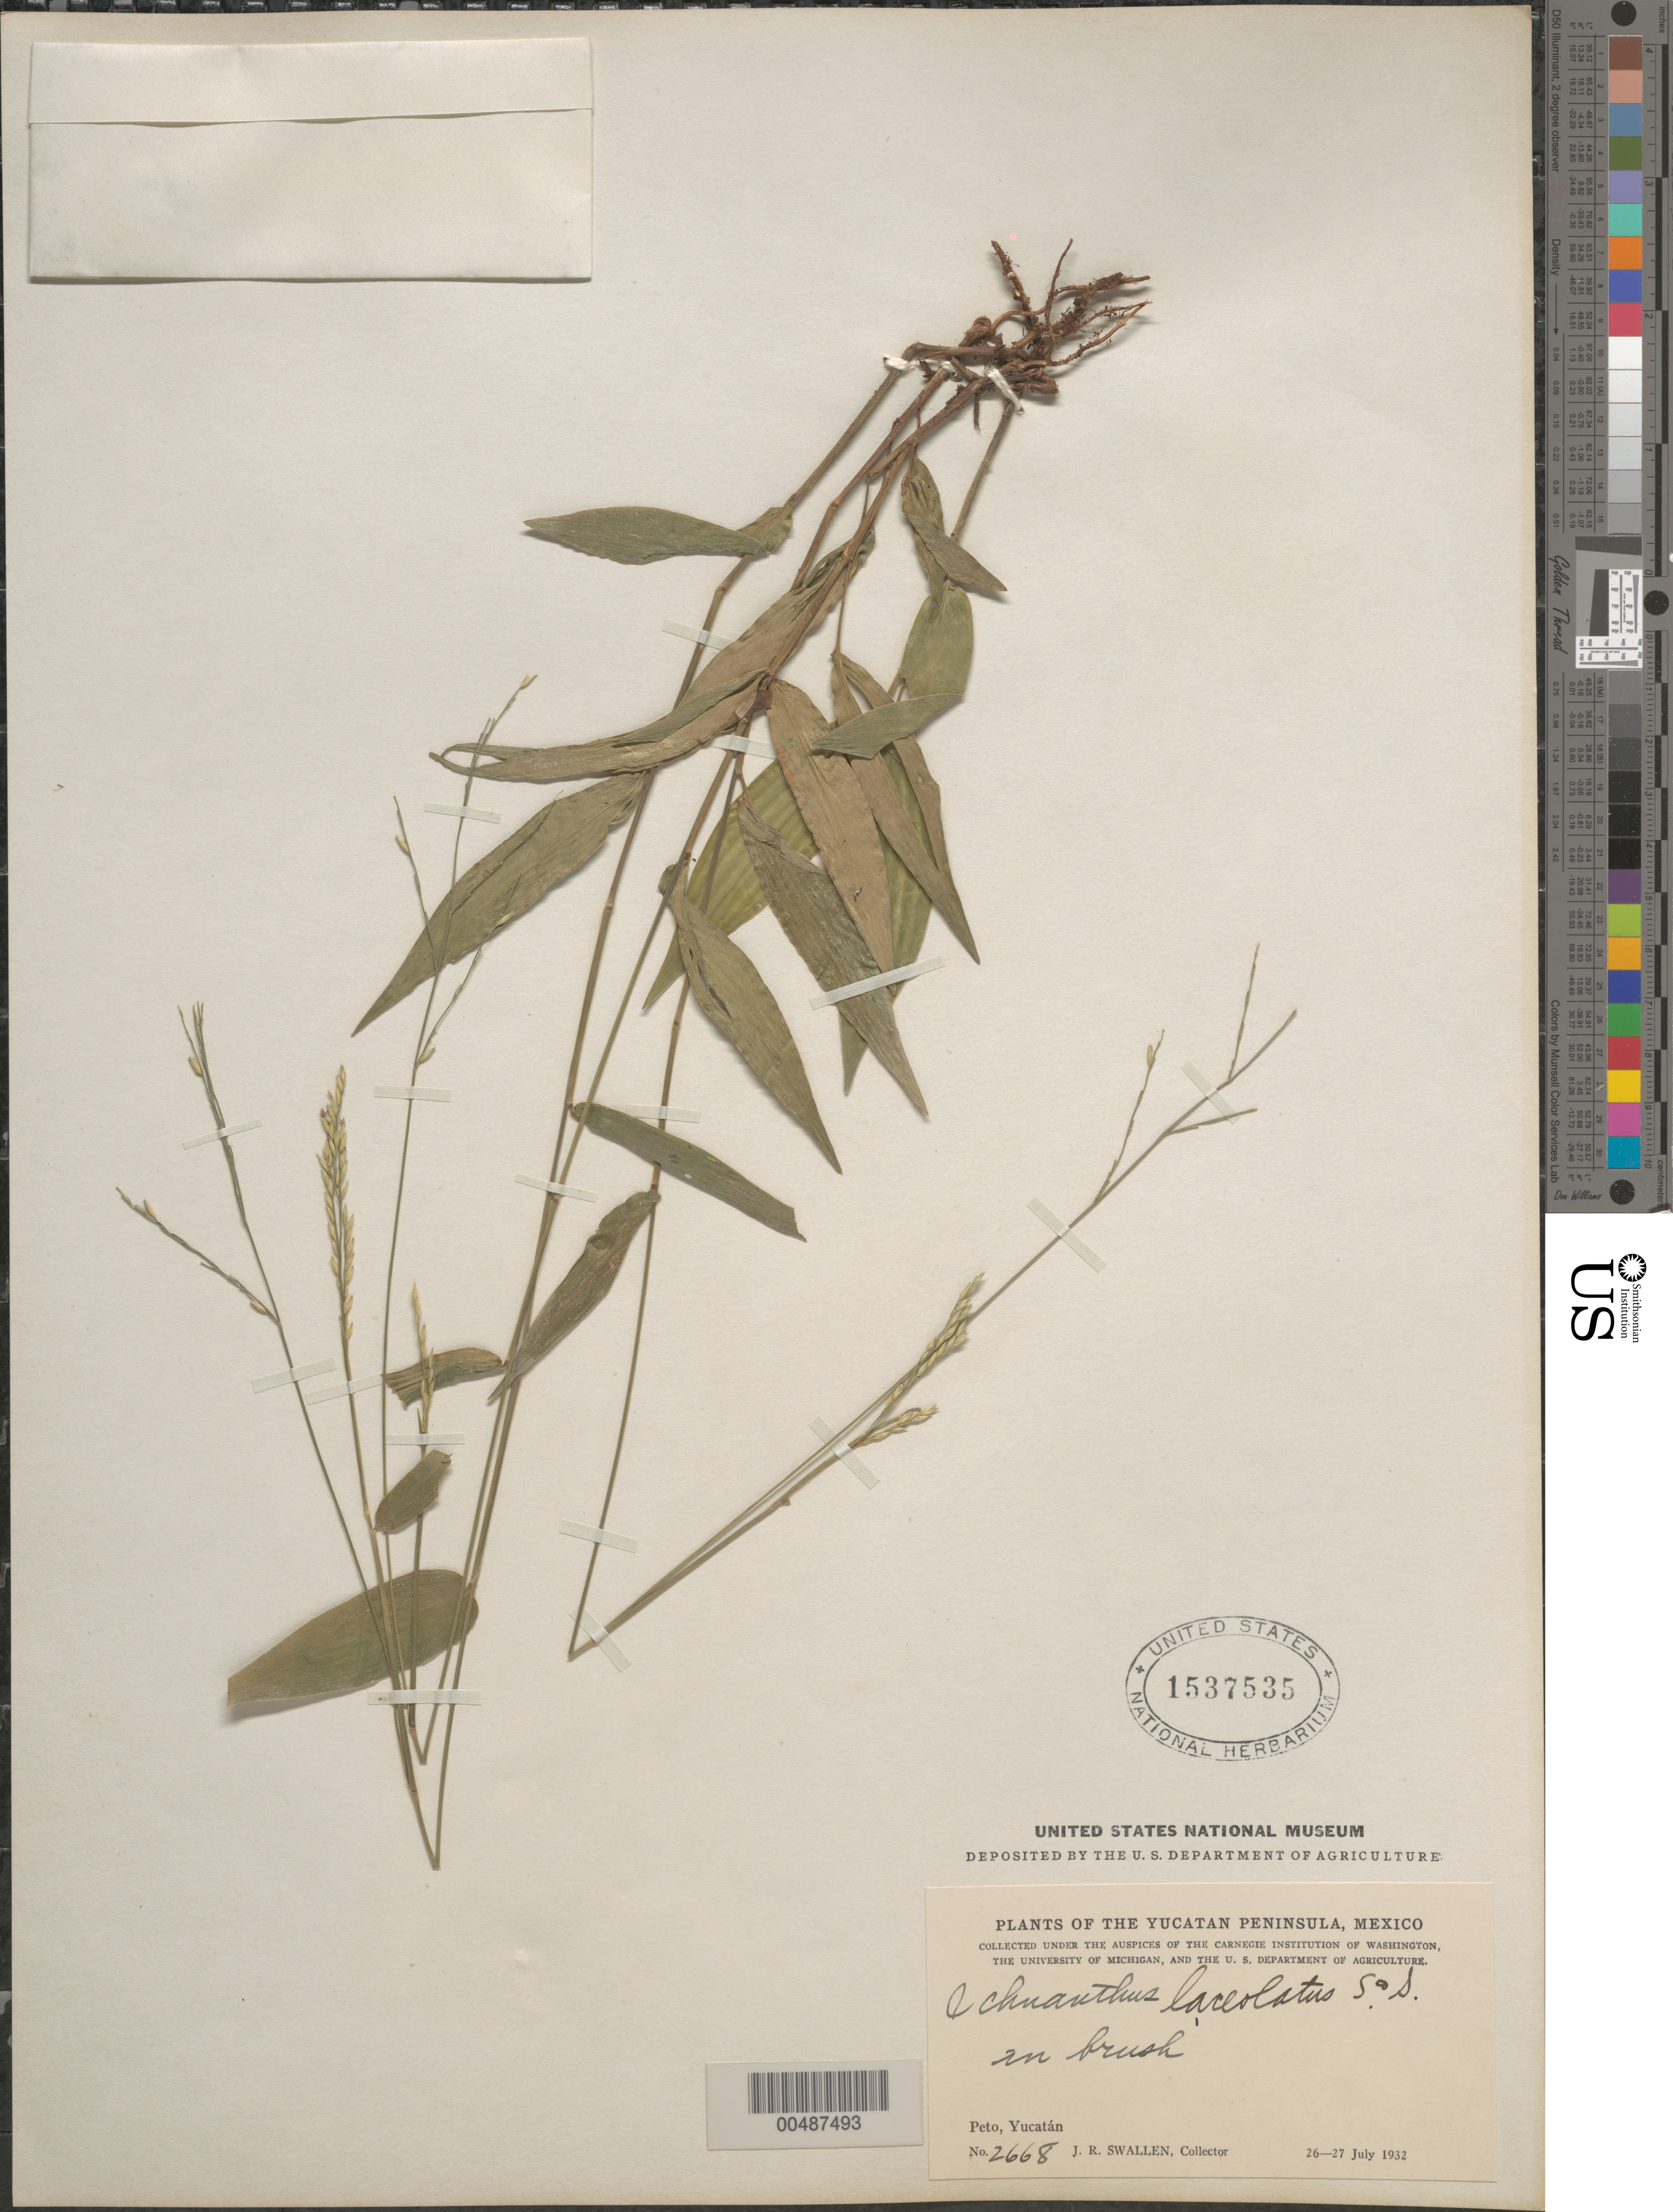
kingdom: Plantae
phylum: Tracheophyta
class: Liliopsida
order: Poales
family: Poaceae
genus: Ichnanthus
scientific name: Ichnanthus lanceolatus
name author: Scribn. & J.G. Sm.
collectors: J. R. Swallen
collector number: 2668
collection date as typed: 26 Jul 1932 to 27 Jul 1932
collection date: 1932-07-26/1932-07-27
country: Mexico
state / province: Yucatan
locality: Yucatan Peninsula, Peto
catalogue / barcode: US 1537535